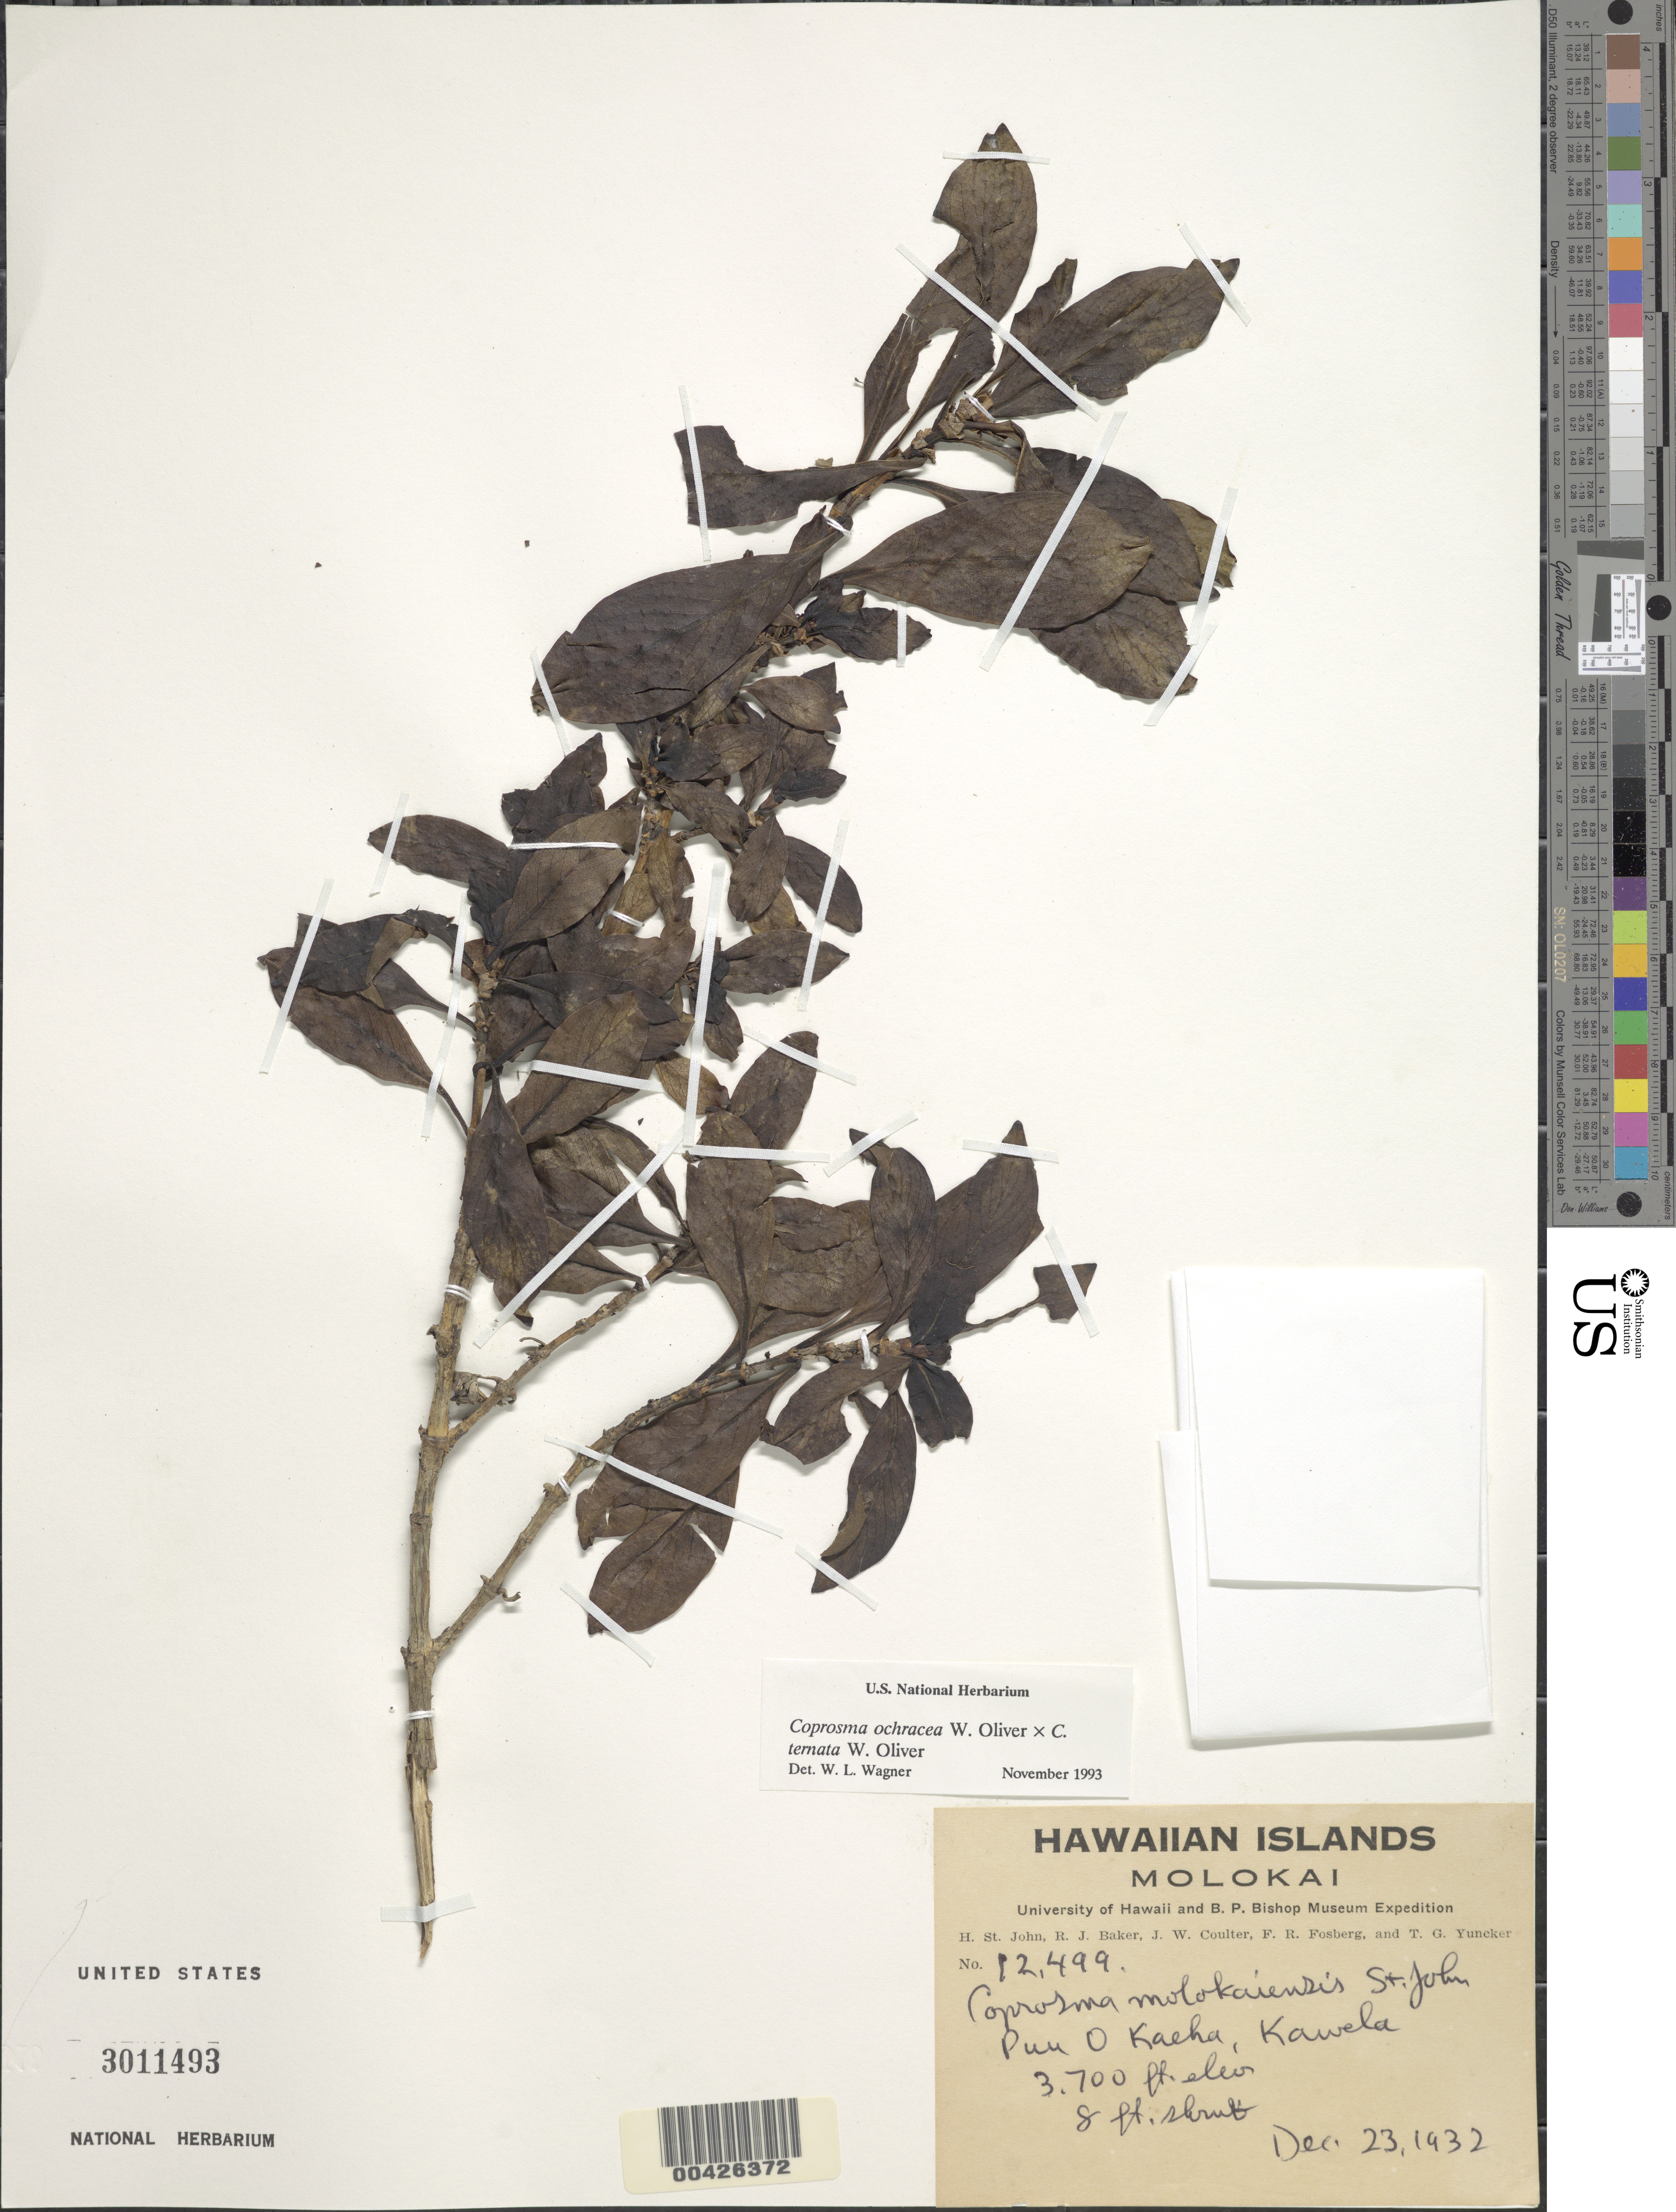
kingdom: Plantae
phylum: Tracheophyta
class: Magnoliopsida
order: Gentianales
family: Rubiaceae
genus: Coprosma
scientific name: Coprosma ochracea x C. ternata W.R.B. Oliv.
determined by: Wagner, W. L., (BOT), Smithsonian Institution - National Museum of Natural History (UNITED STATES)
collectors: H. St. John, R. J. Baker, J. W. Coulter & F. R. Fosberg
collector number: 12499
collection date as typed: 23 Dec 1932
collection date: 1932-12-23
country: United States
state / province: Hawaii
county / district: Maui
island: Moloka'i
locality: Puu o Kaeha, Kawela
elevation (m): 1128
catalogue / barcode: US 3011493